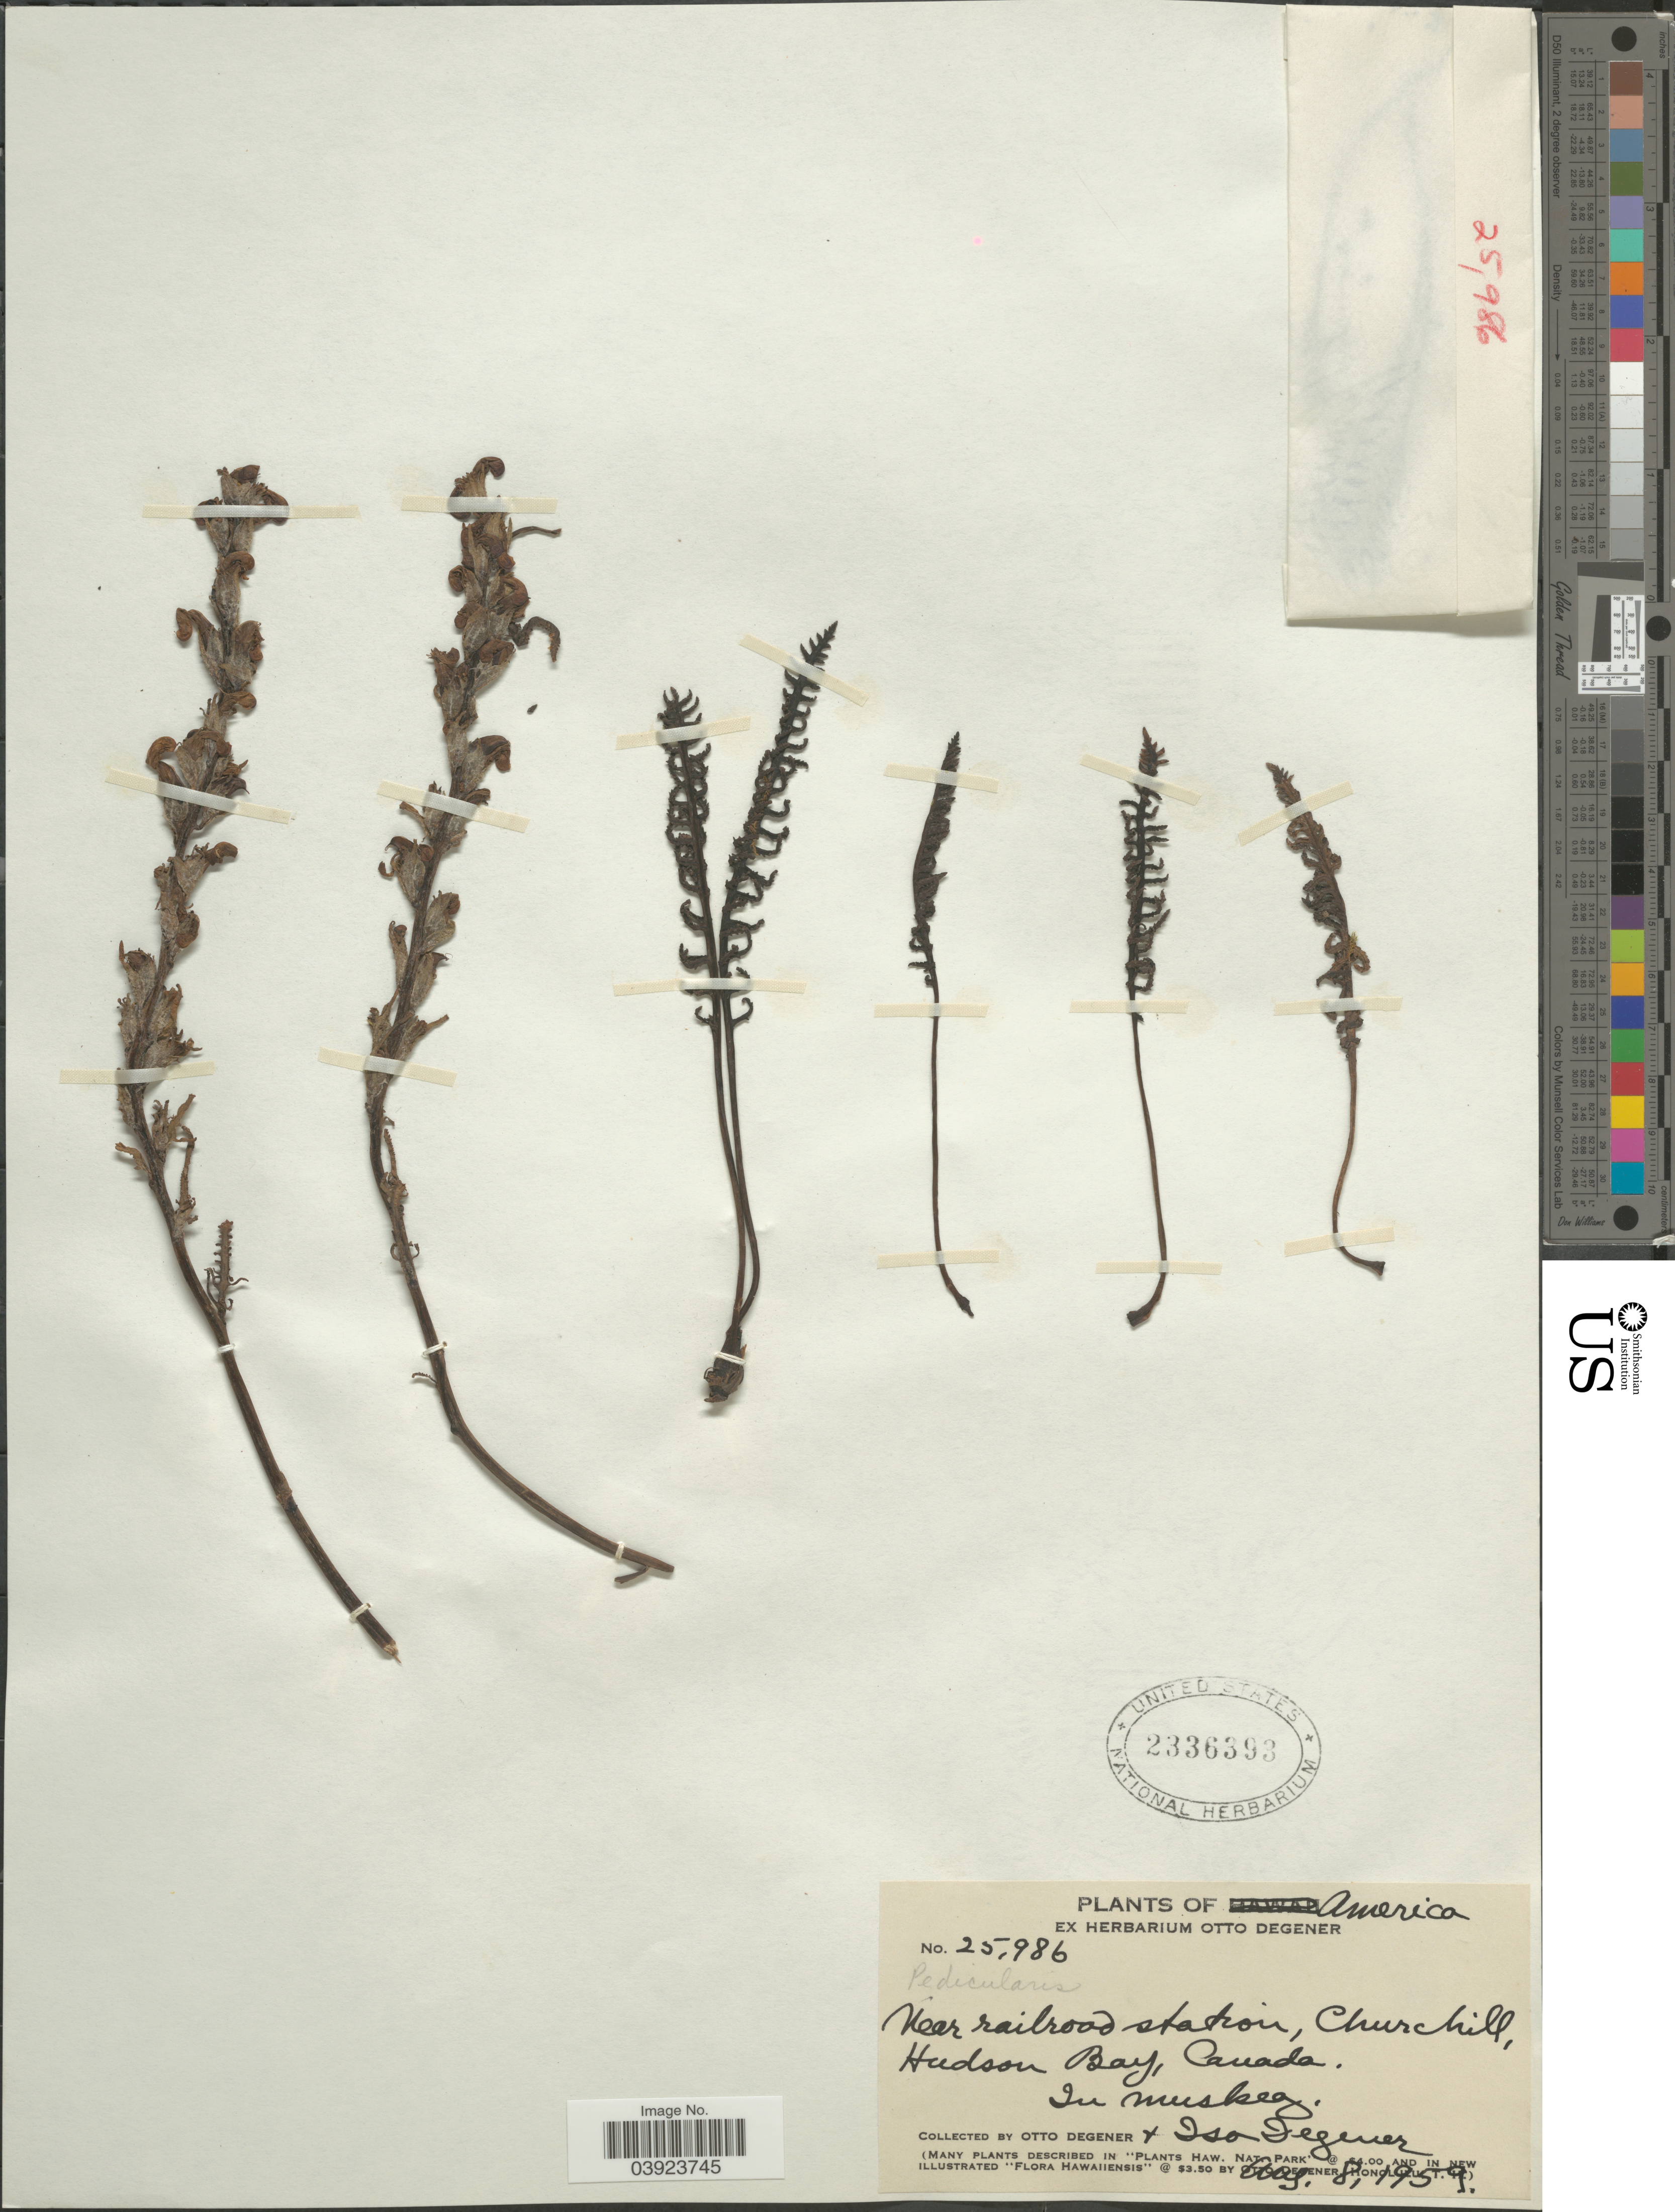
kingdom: Plantae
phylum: Tracheophyta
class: Magnoliopsida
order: Lamiales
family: Orobanchaceae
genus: Pedicularis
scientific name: Pedicularis sp.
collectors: O. Degener & I. Degener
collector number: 25986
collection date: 1959-08-08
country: Canada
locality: America. Near railroad station, Churchill, Hudson Bay. In muskeg.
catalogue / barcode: US 2336393